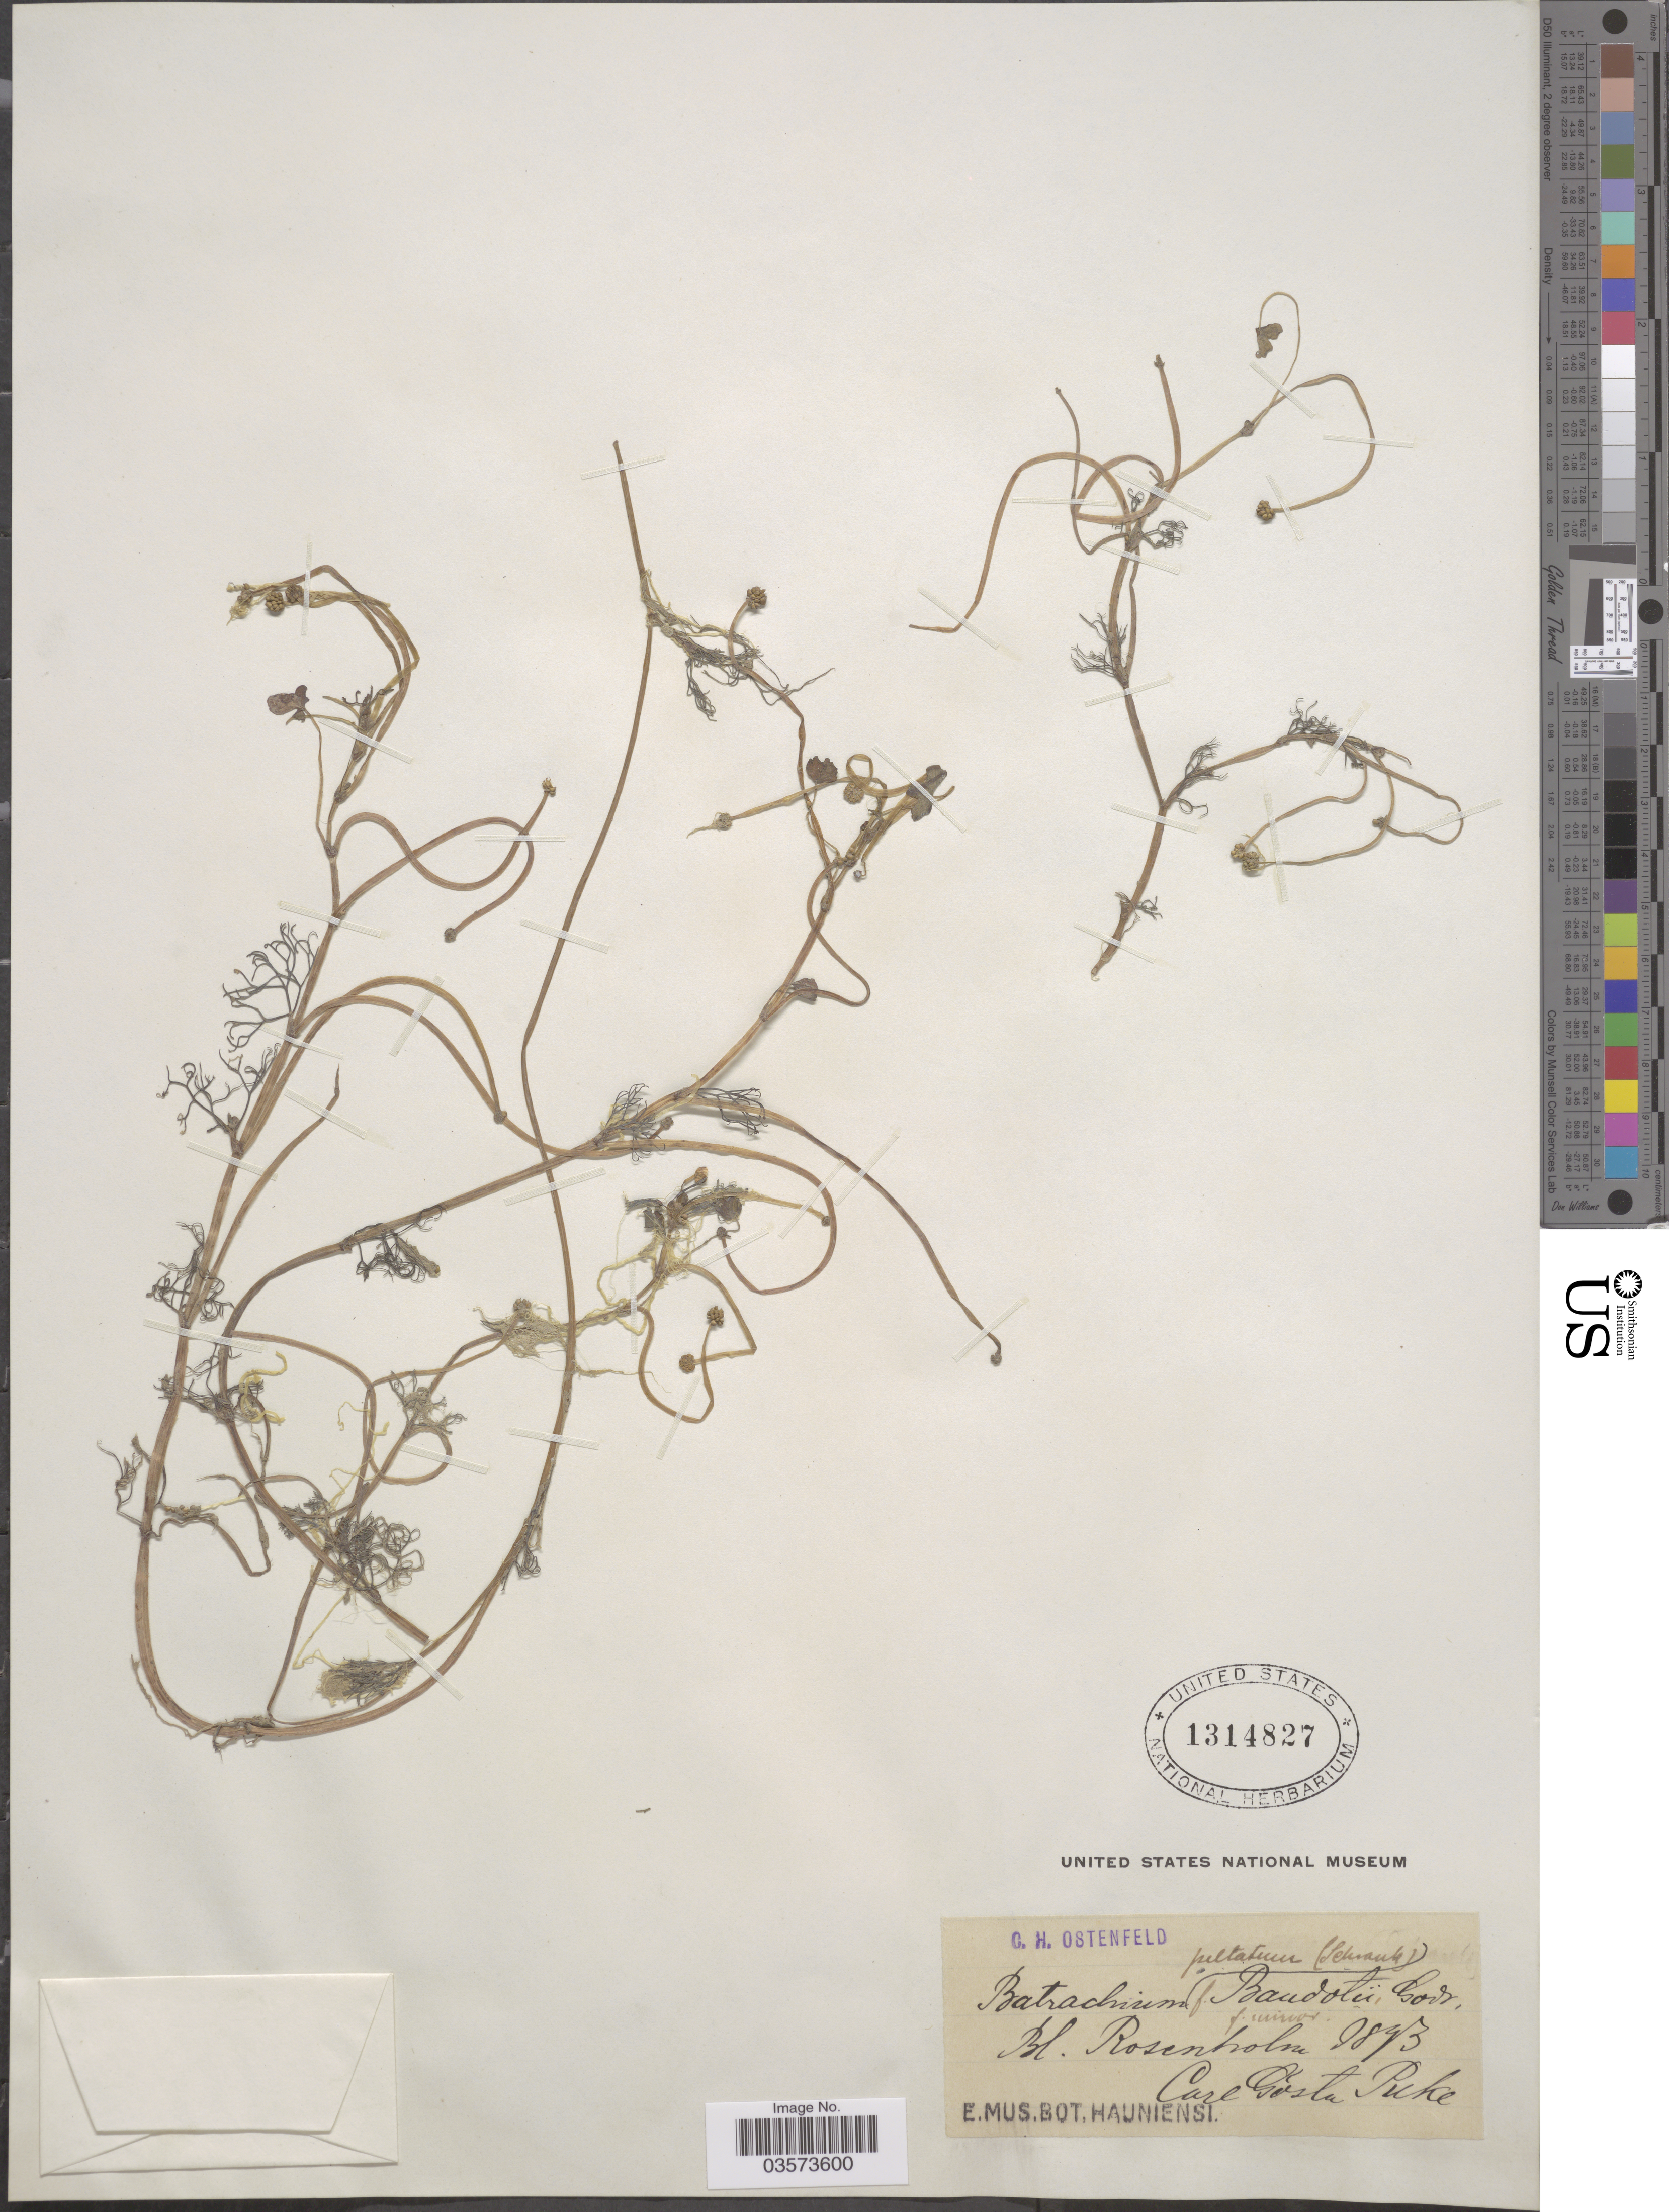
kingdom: Plantae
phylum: Tracheophyta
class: Magnoliopsida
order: Ranunculales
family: Ranunculaceae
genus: Ranunculus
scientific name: Ranunculus peltatus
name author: Schrank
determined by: Strong, Mark T., (BOT), Smithsonian Institution - National Museum of Natural History (UNITED STATES)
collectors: C. Puke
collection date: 1893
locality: Bl. Rosenholm.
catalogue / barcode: US 1314827